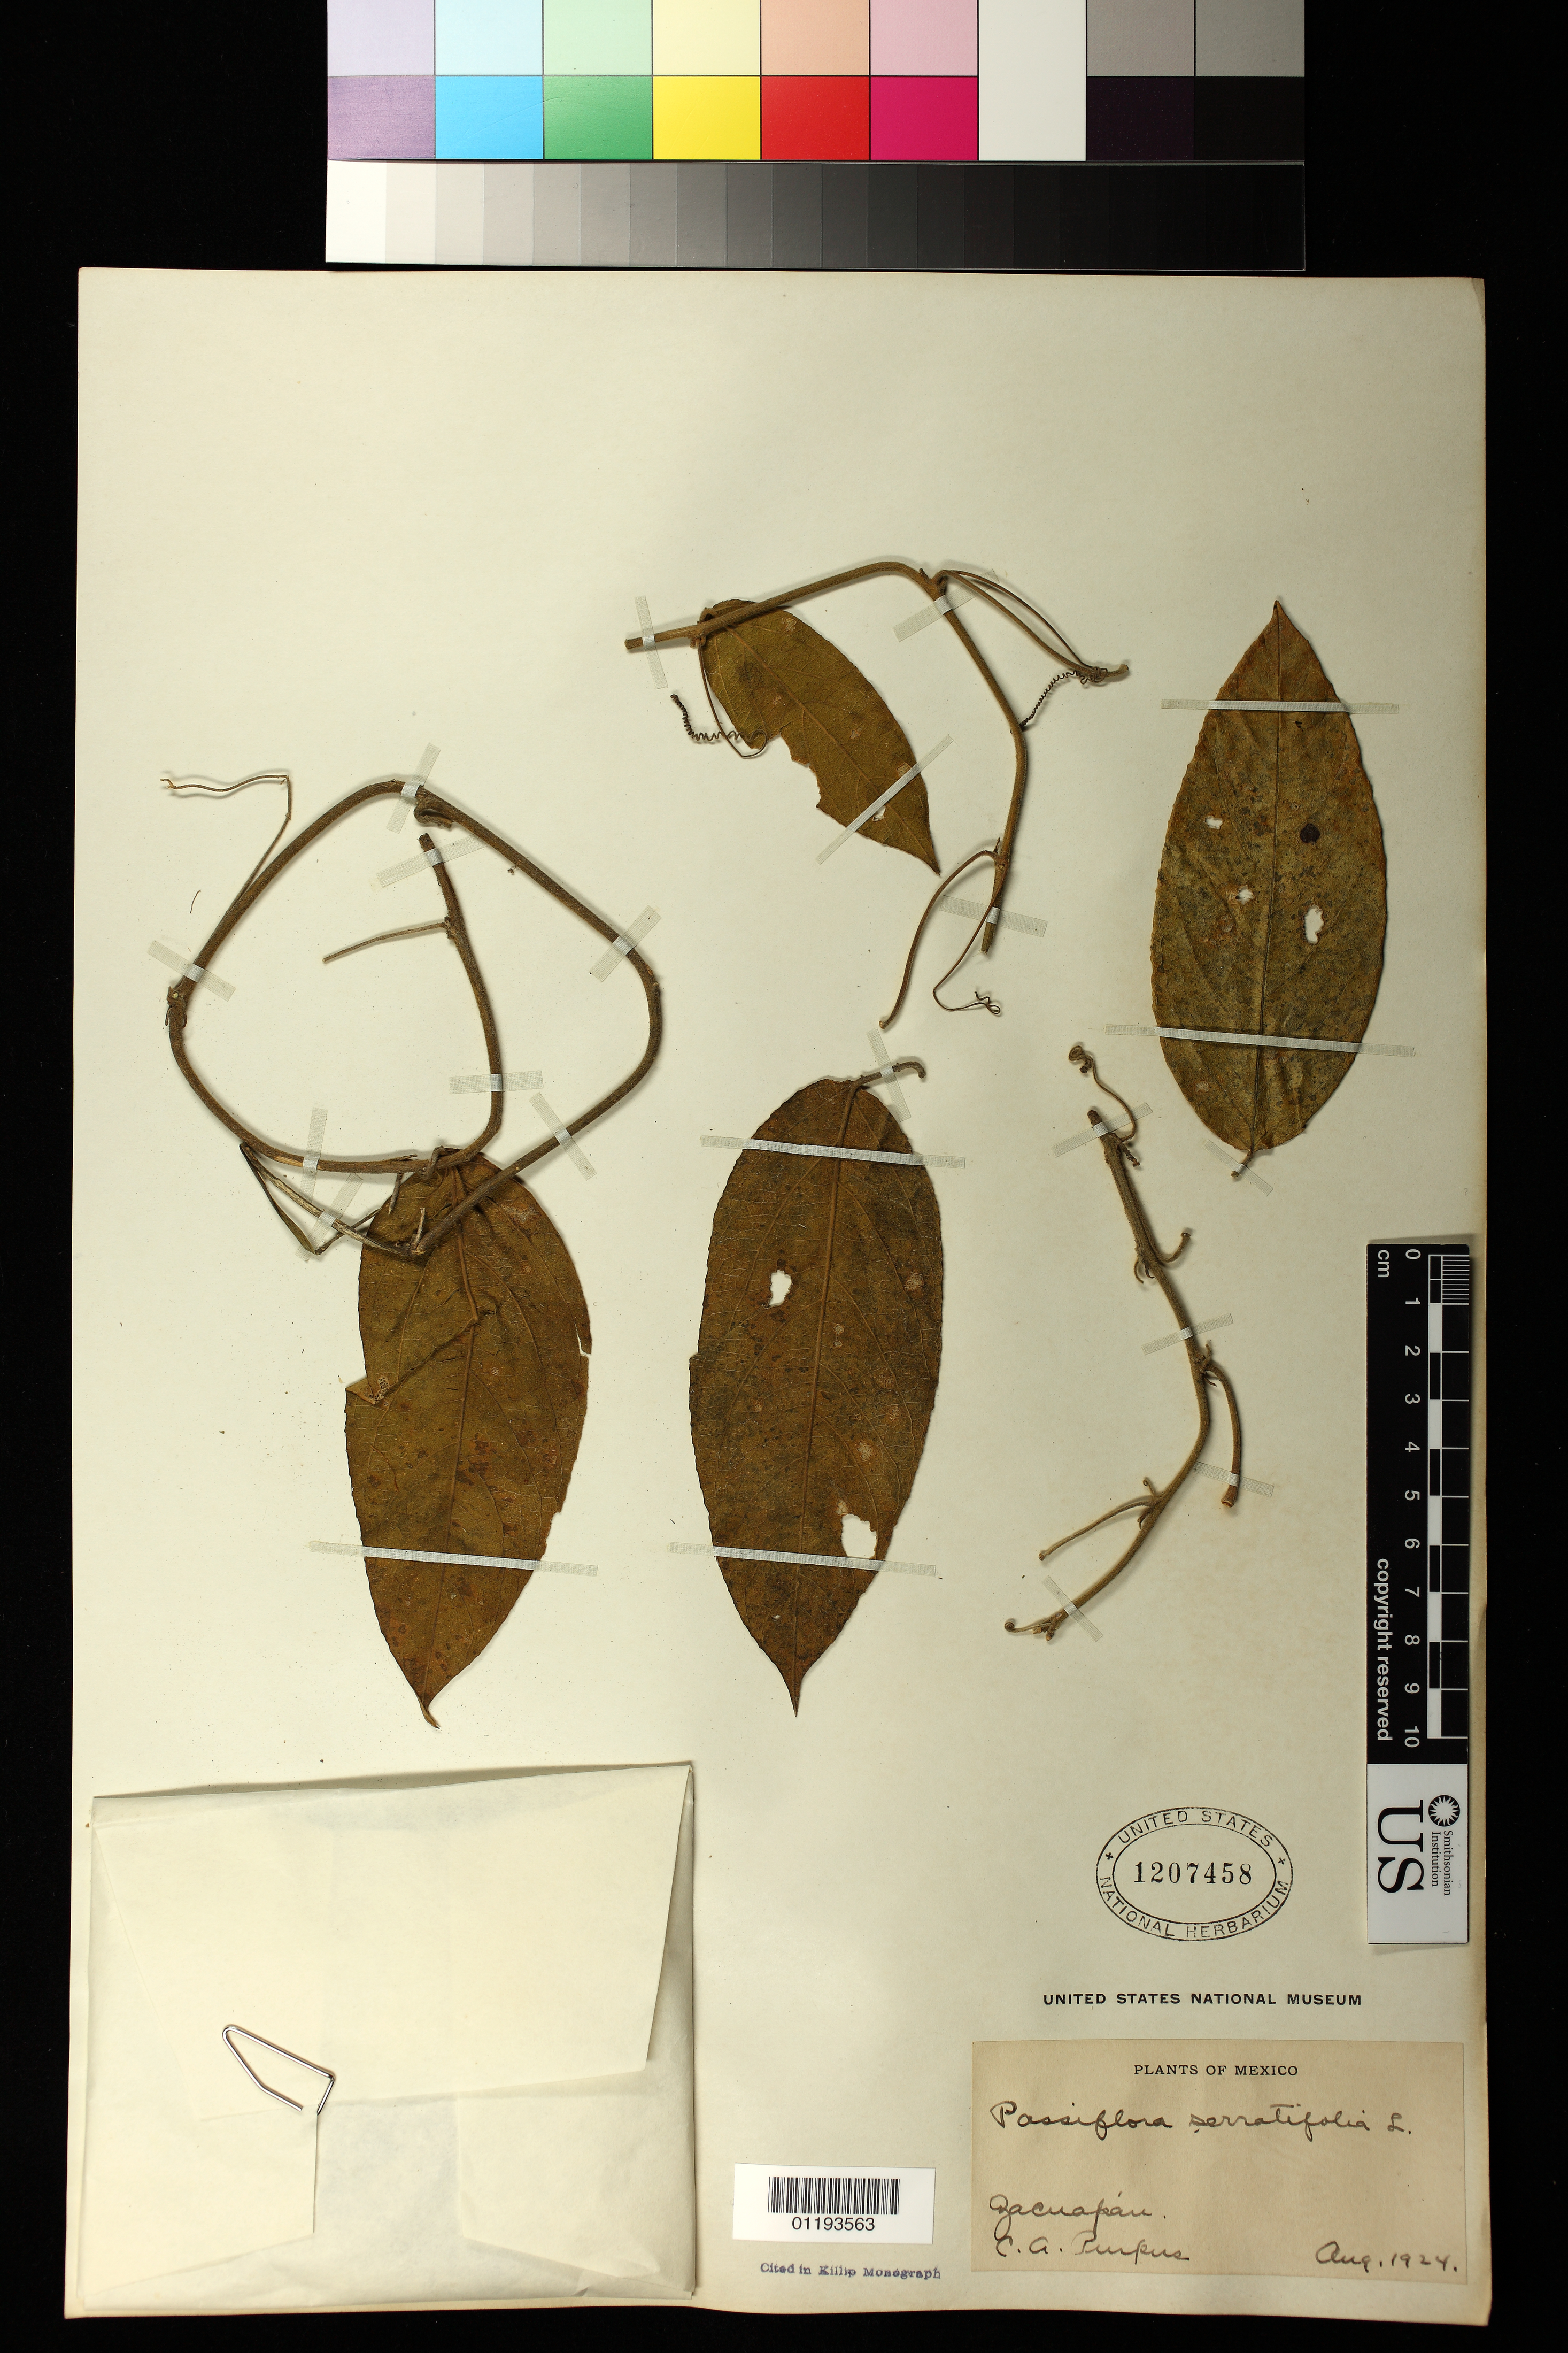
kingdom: Plantae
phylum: Tracheophyta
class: Magnoliopsida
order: Malpighiales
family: Passifloraceae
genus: Passiflora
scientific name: Passiflora serratifolia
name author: L.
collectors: C. A. Purpus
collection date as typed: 1924-08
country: Mexico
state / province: Veracruz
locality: Zacuapam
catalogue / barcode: US 1207458